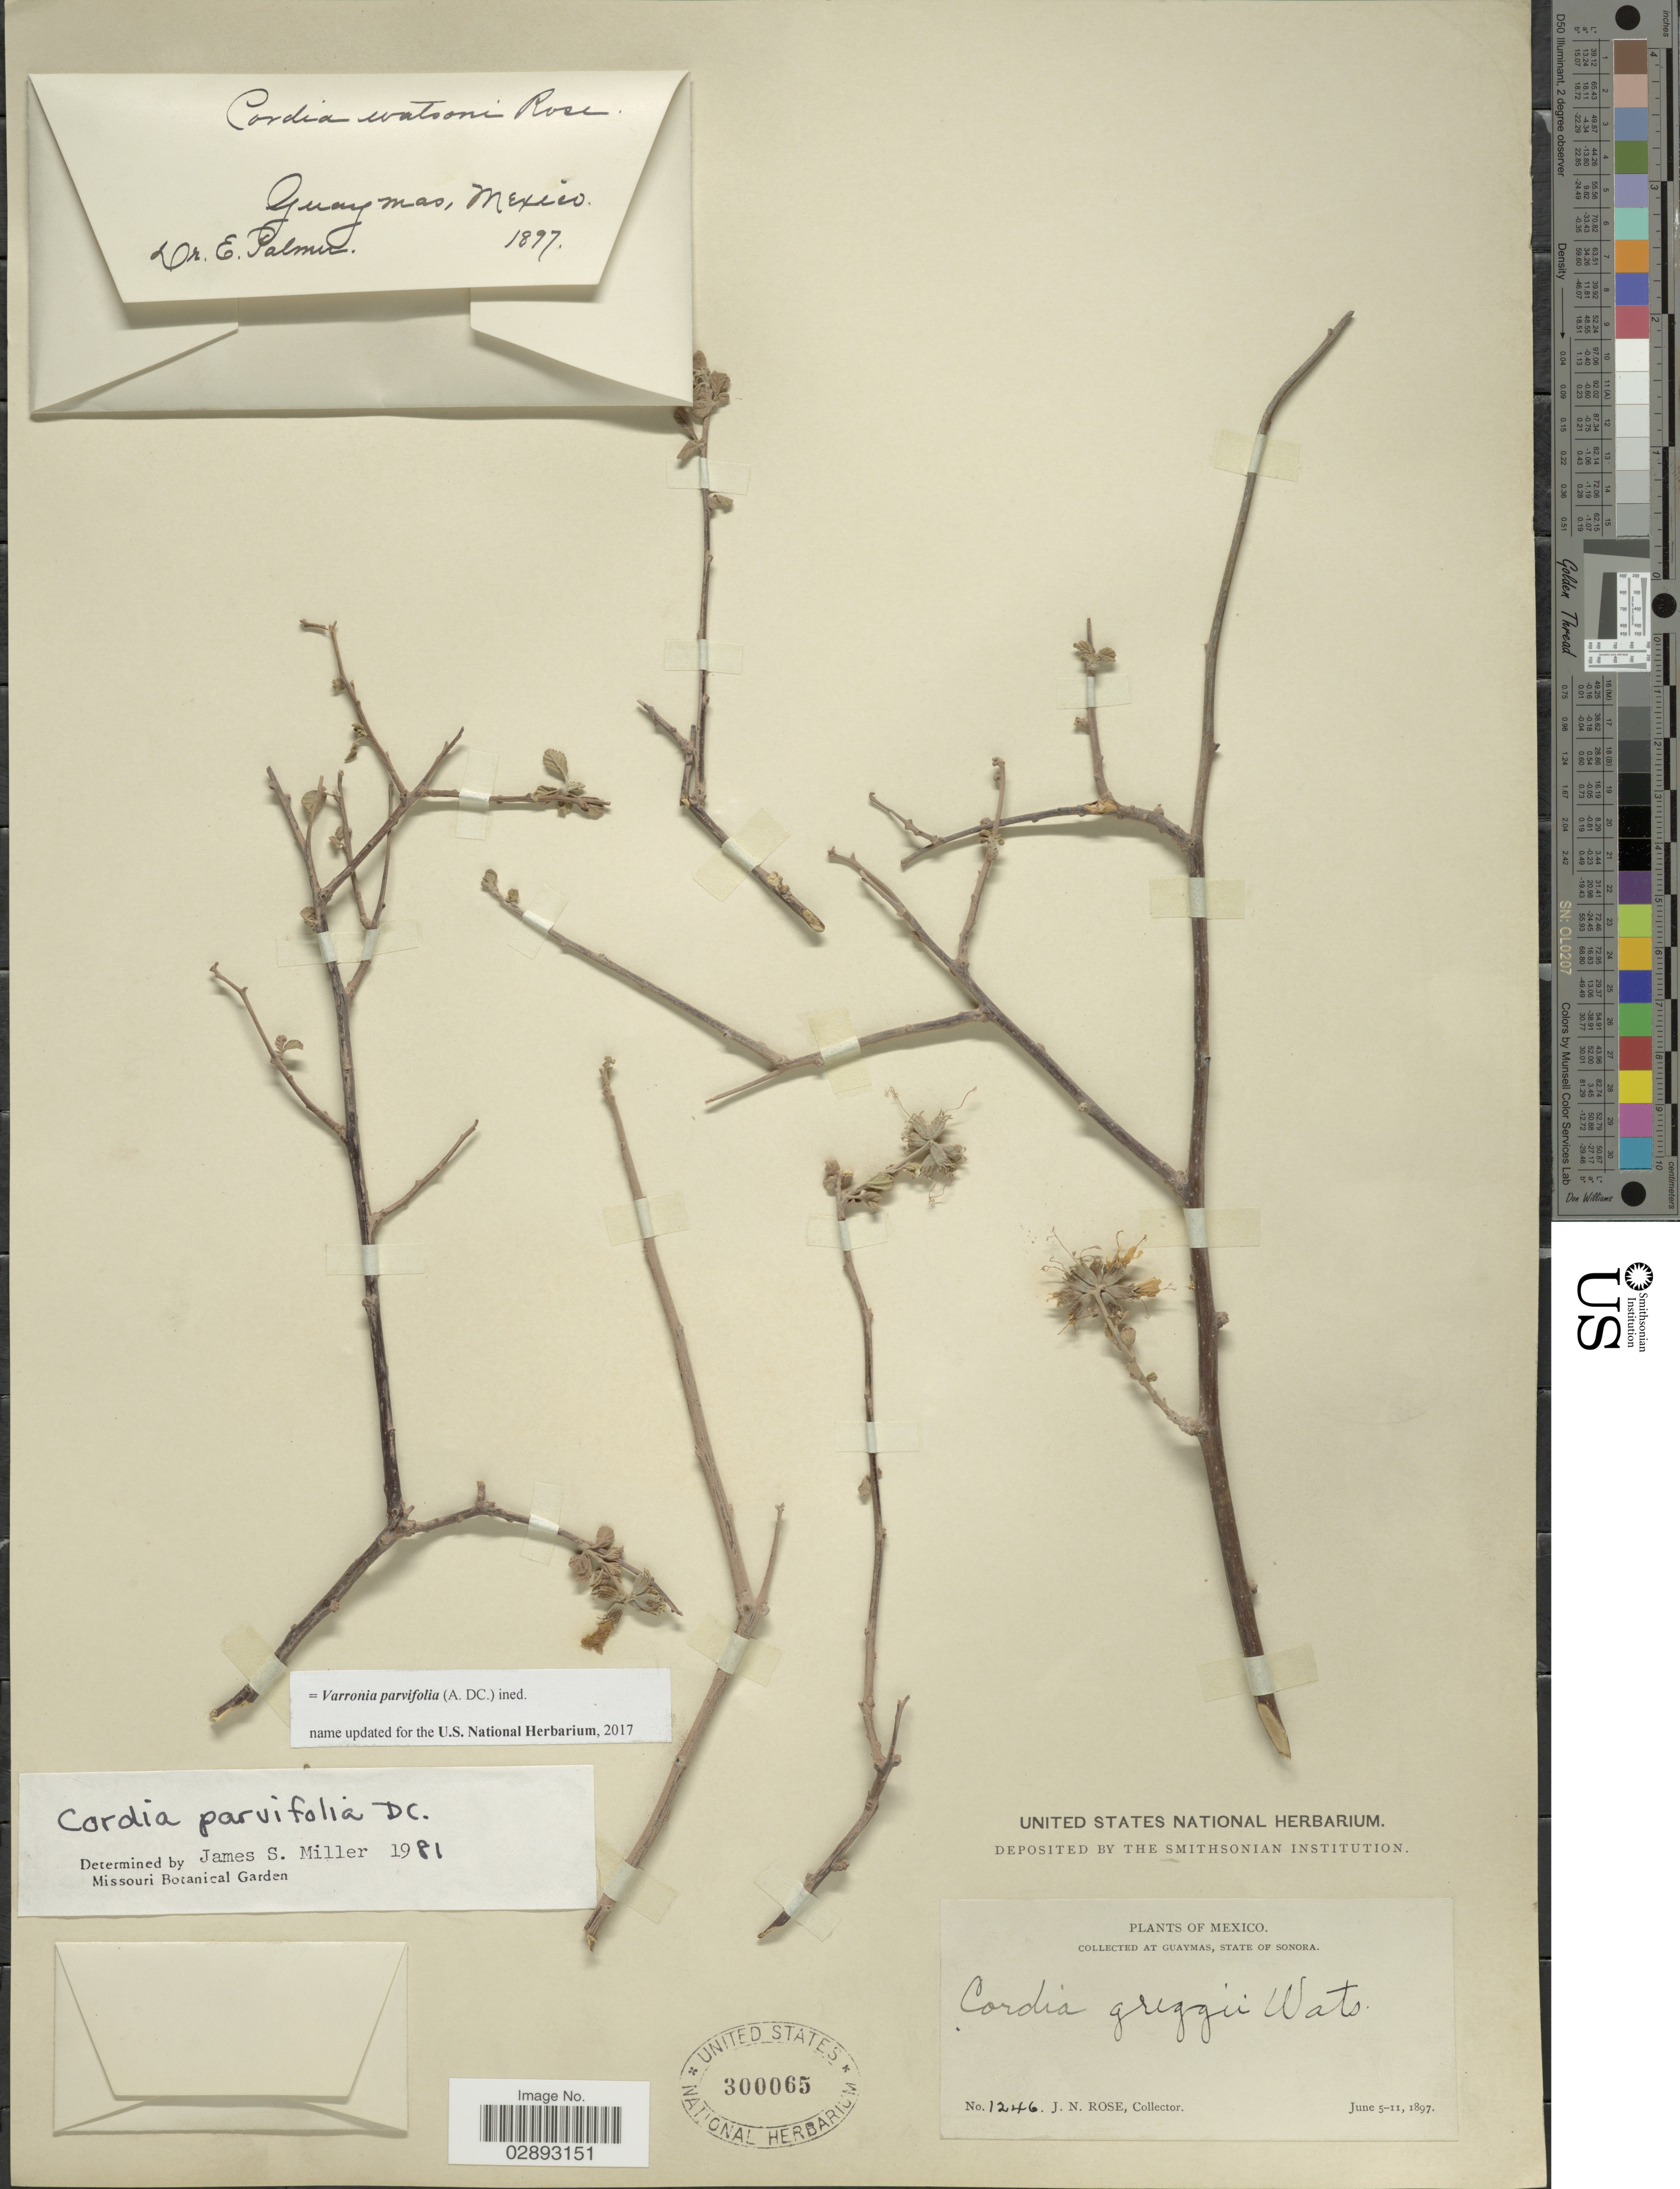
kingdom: Plantae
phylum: Tracheophyta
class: Magnoliopsida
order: Boraginales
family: Cordiaceae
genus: Varronia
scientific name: Varronia parvifolia (A. DC.) ined.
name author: (A. DC.)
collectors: J. N. Rose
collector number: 1246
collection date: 1897-06-05/1897-06-11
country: Mexico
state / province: Sonora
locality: Guaymas, State of Sonora.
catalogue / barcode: US 300065